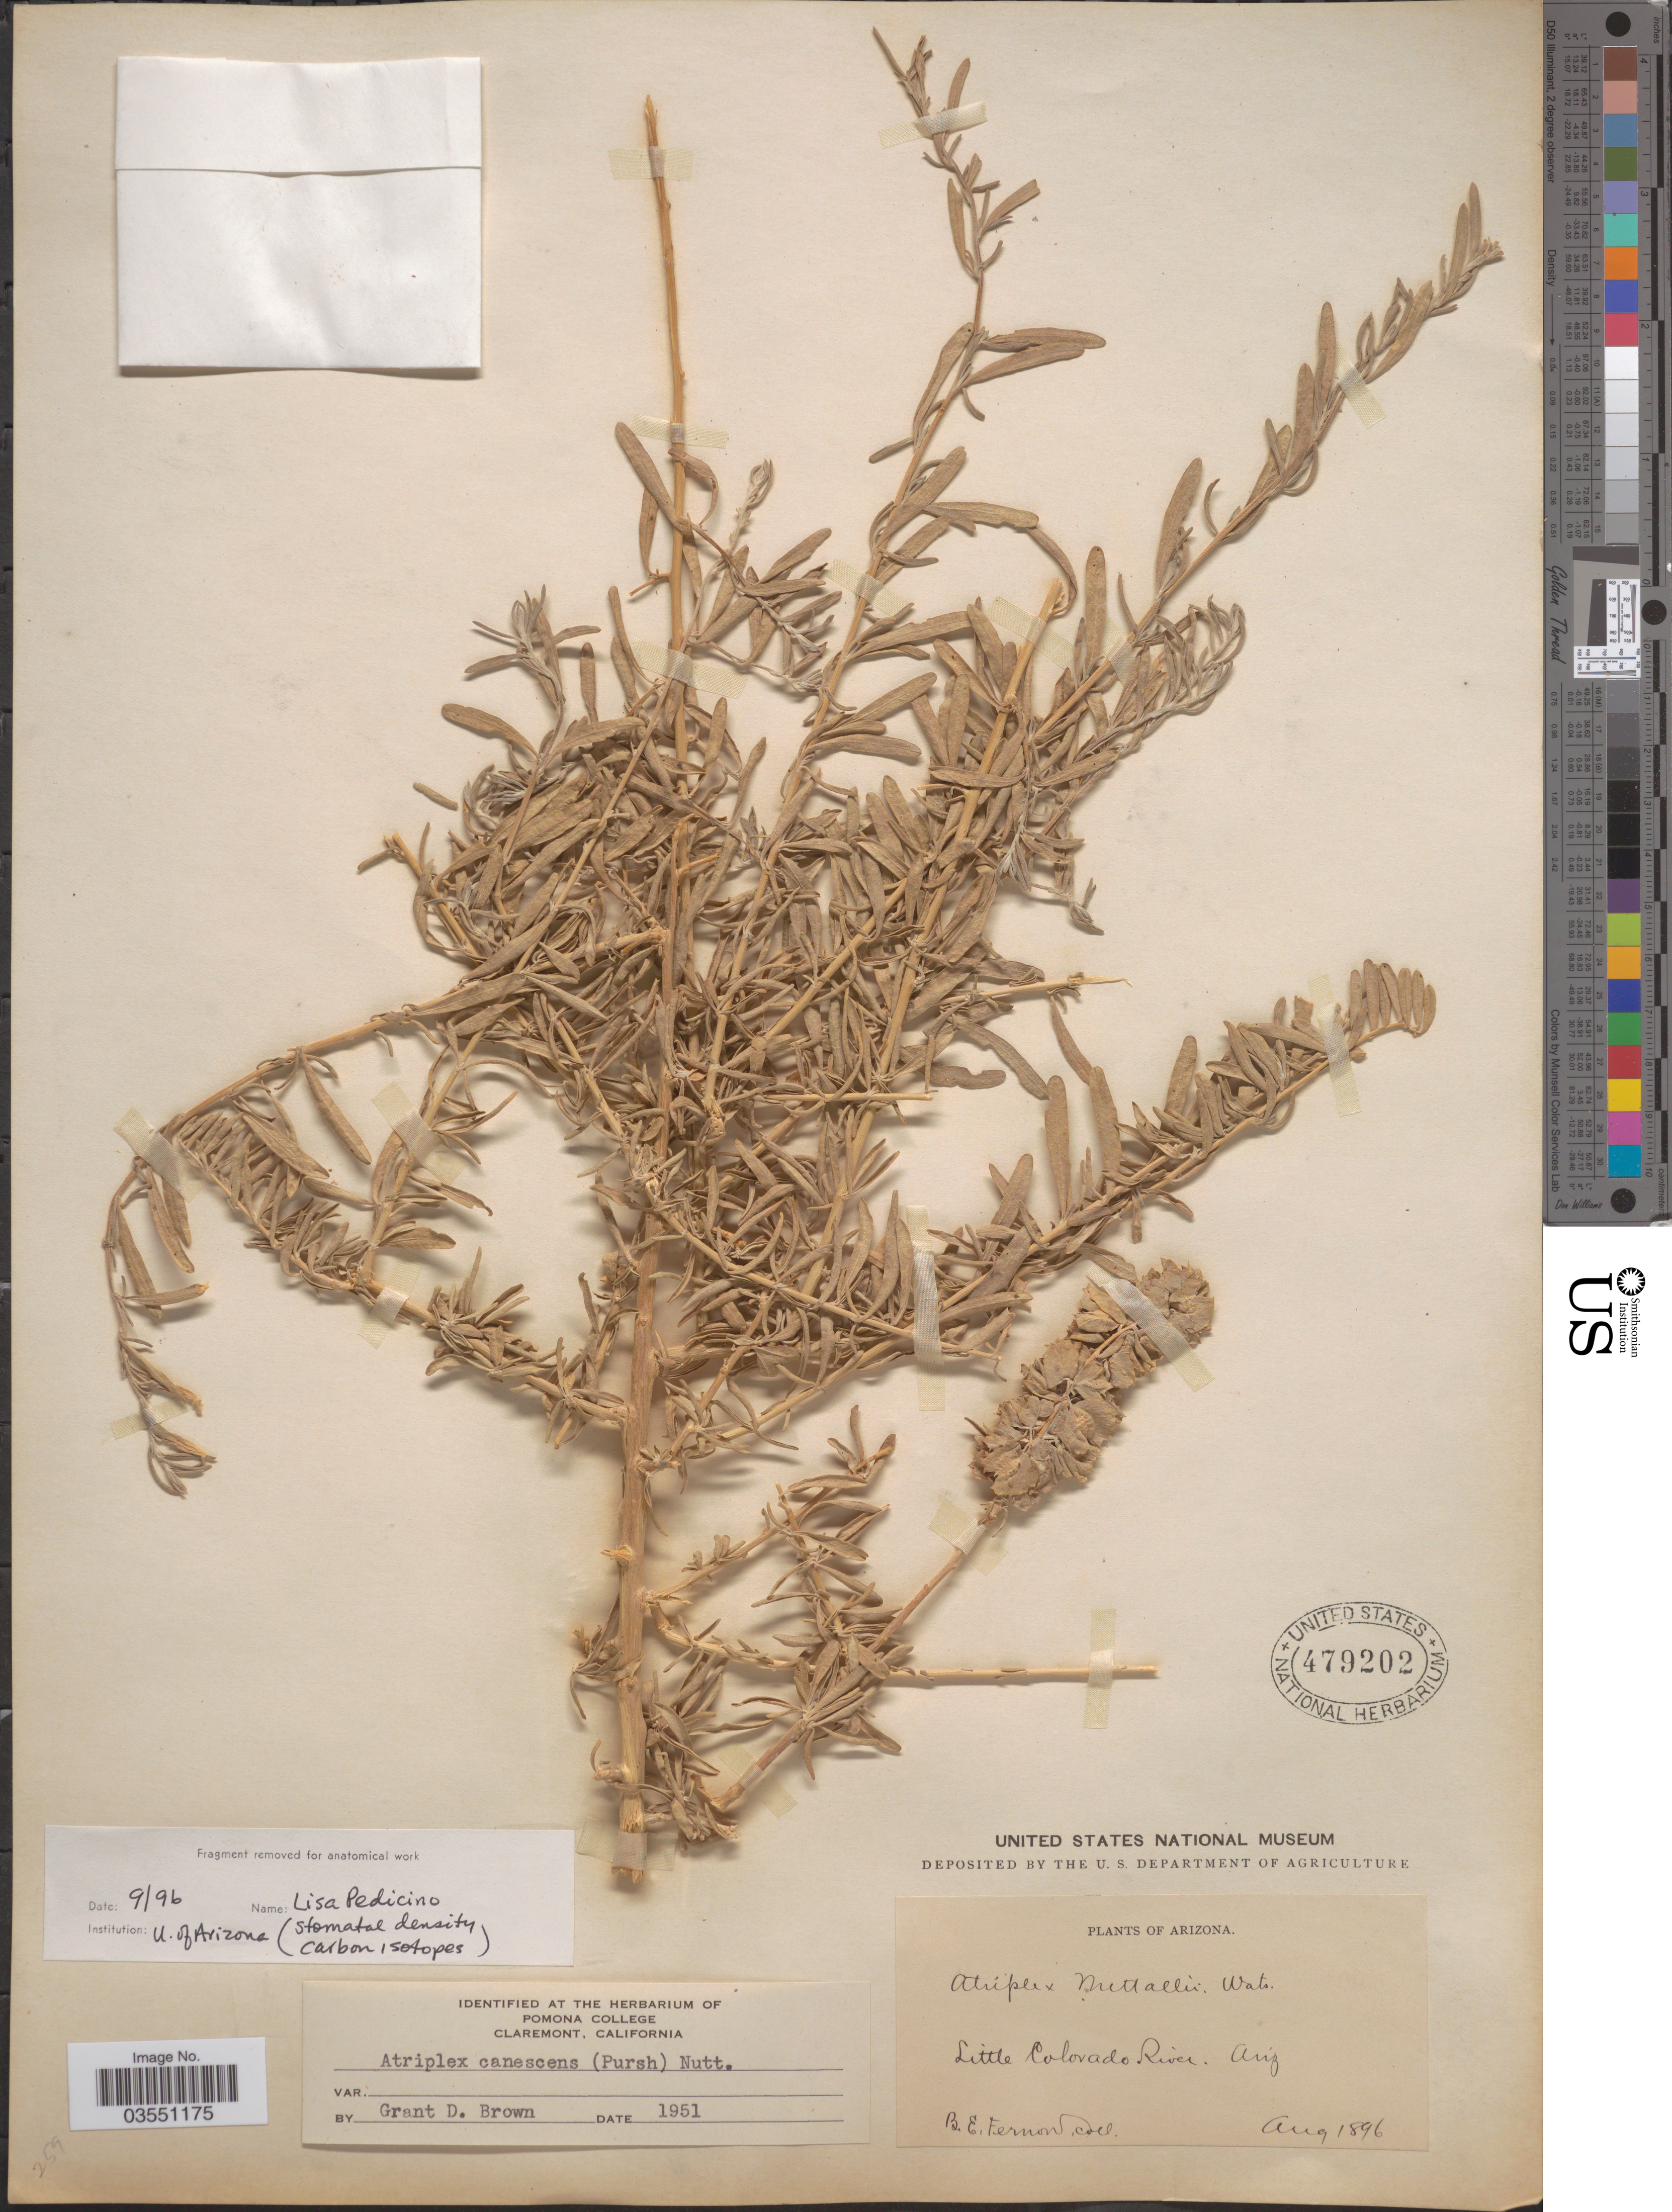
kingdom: Plantae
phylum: Tracheophyta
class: Magnoliopsida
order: Caryophyllales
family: Amaranthaceae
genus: Atriplex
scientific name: Atriplex canescens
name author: (Pursh) Nutt.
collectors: B. Fernow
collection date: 1896-08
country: United States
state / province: Arizona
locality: Little Colorado River.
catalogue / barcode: US 479202